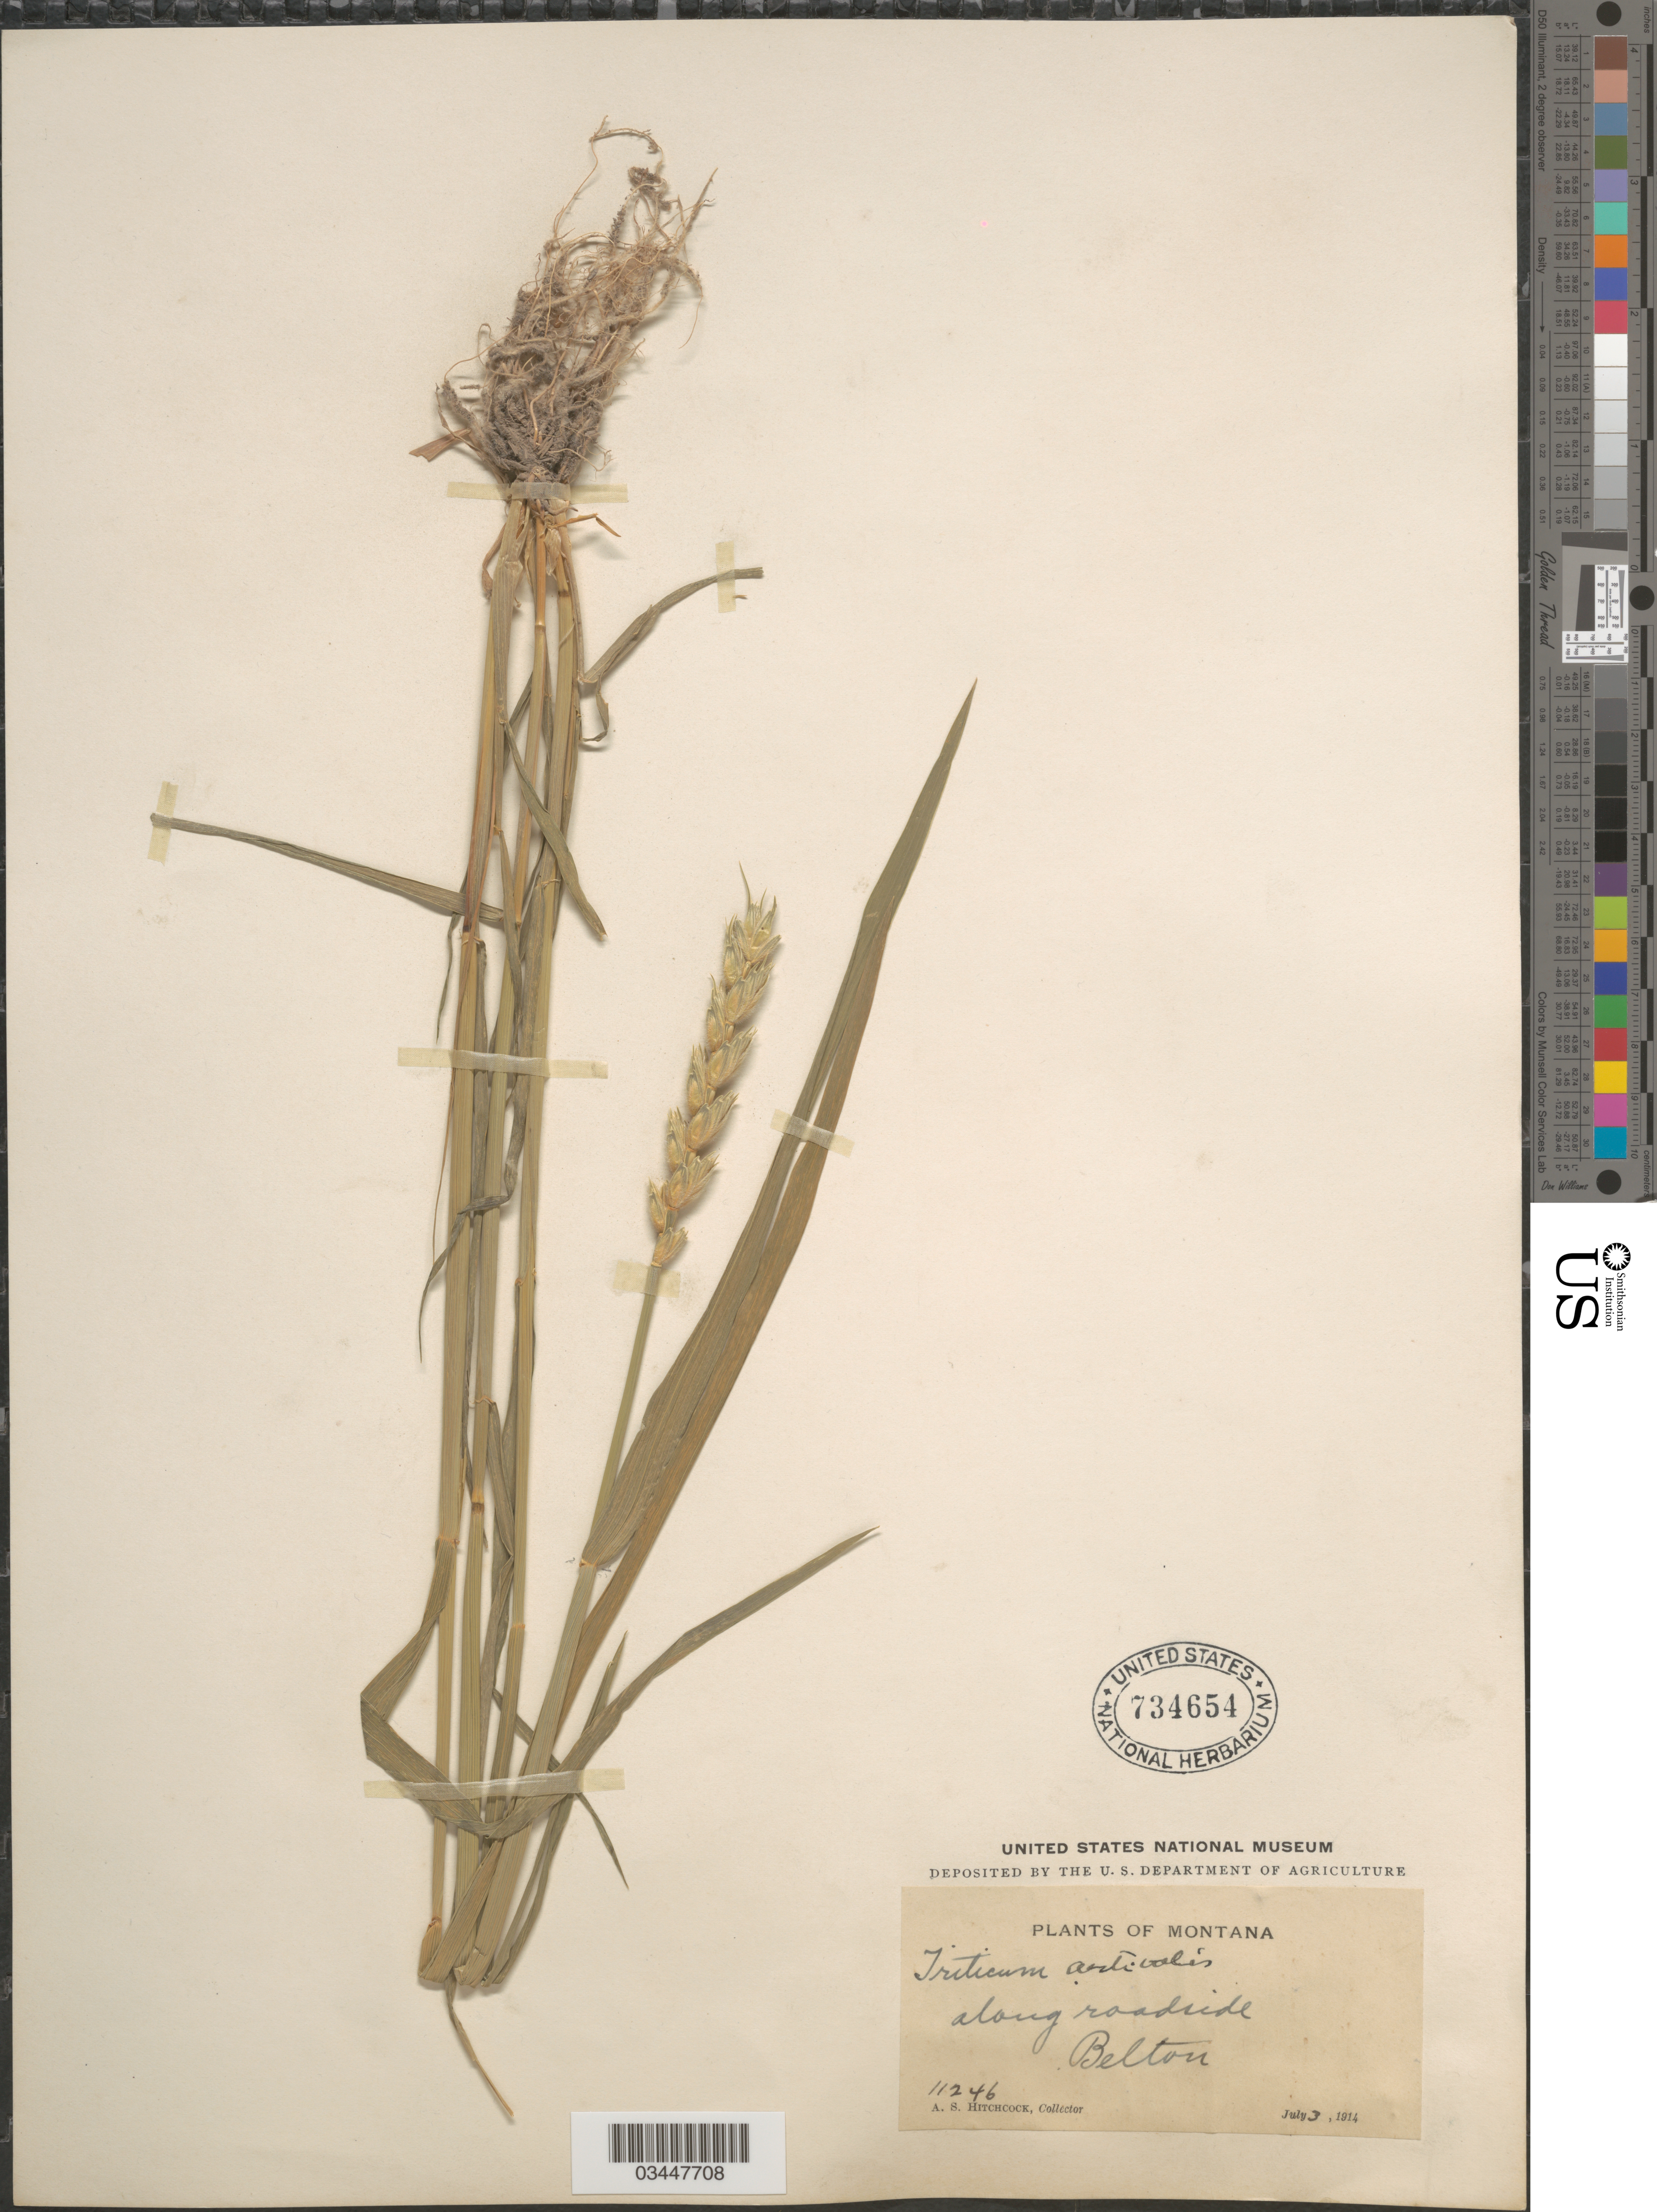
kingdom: Plantae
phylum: Tracheophyta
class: Liliopsida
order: Poales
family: Poaceae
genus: Triticum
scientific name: Triticum aestivum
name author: L.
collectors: A. S. Hitchcock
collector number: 11246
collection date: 1914-07-03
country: United States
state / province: Montana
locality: Along roadside. Belton.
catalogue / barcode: US 734654